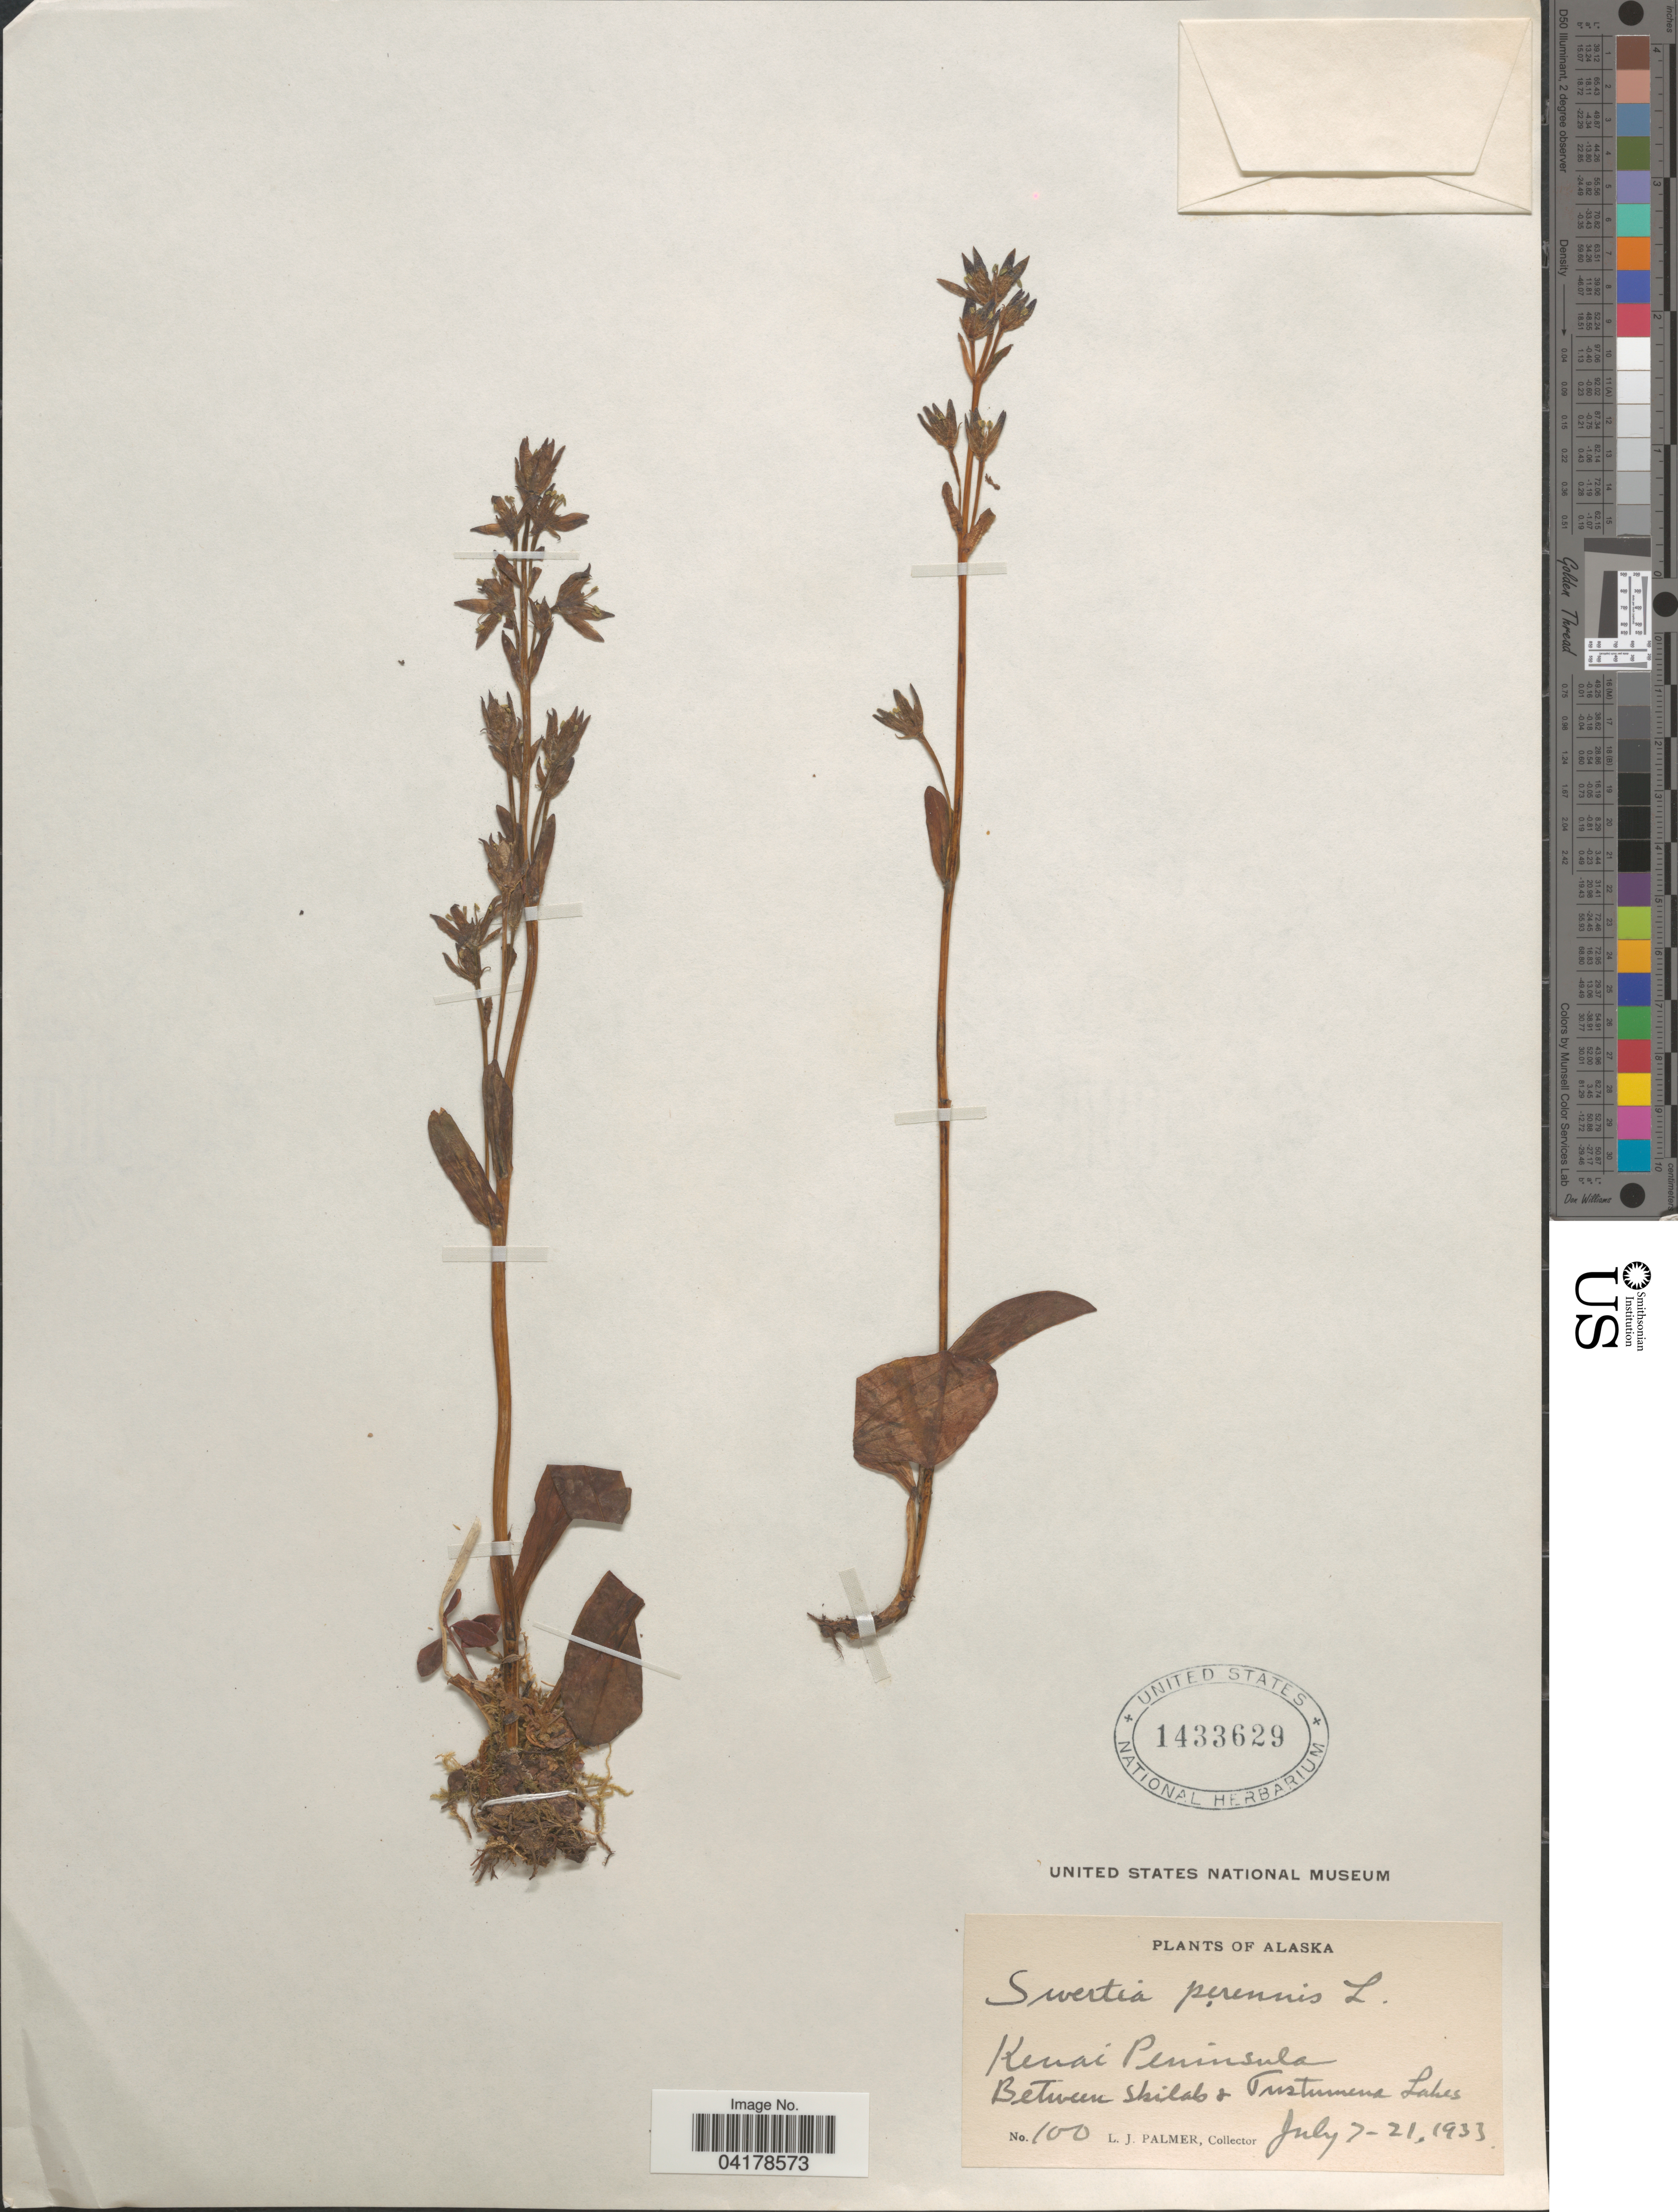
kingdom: Plantae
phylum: Tracheophyta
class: Magnoliopsida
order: Gentianales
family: Gentianaceae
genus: Swertia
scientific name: Swertia perennis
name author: L.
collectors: L. J. Palmer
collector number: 100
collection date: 1933-07-07/1933-07-21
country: United States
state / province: Alaska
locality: Kenai Peninsula. Between Skilak + Tustumena Lakes.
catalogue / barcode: US 1433629